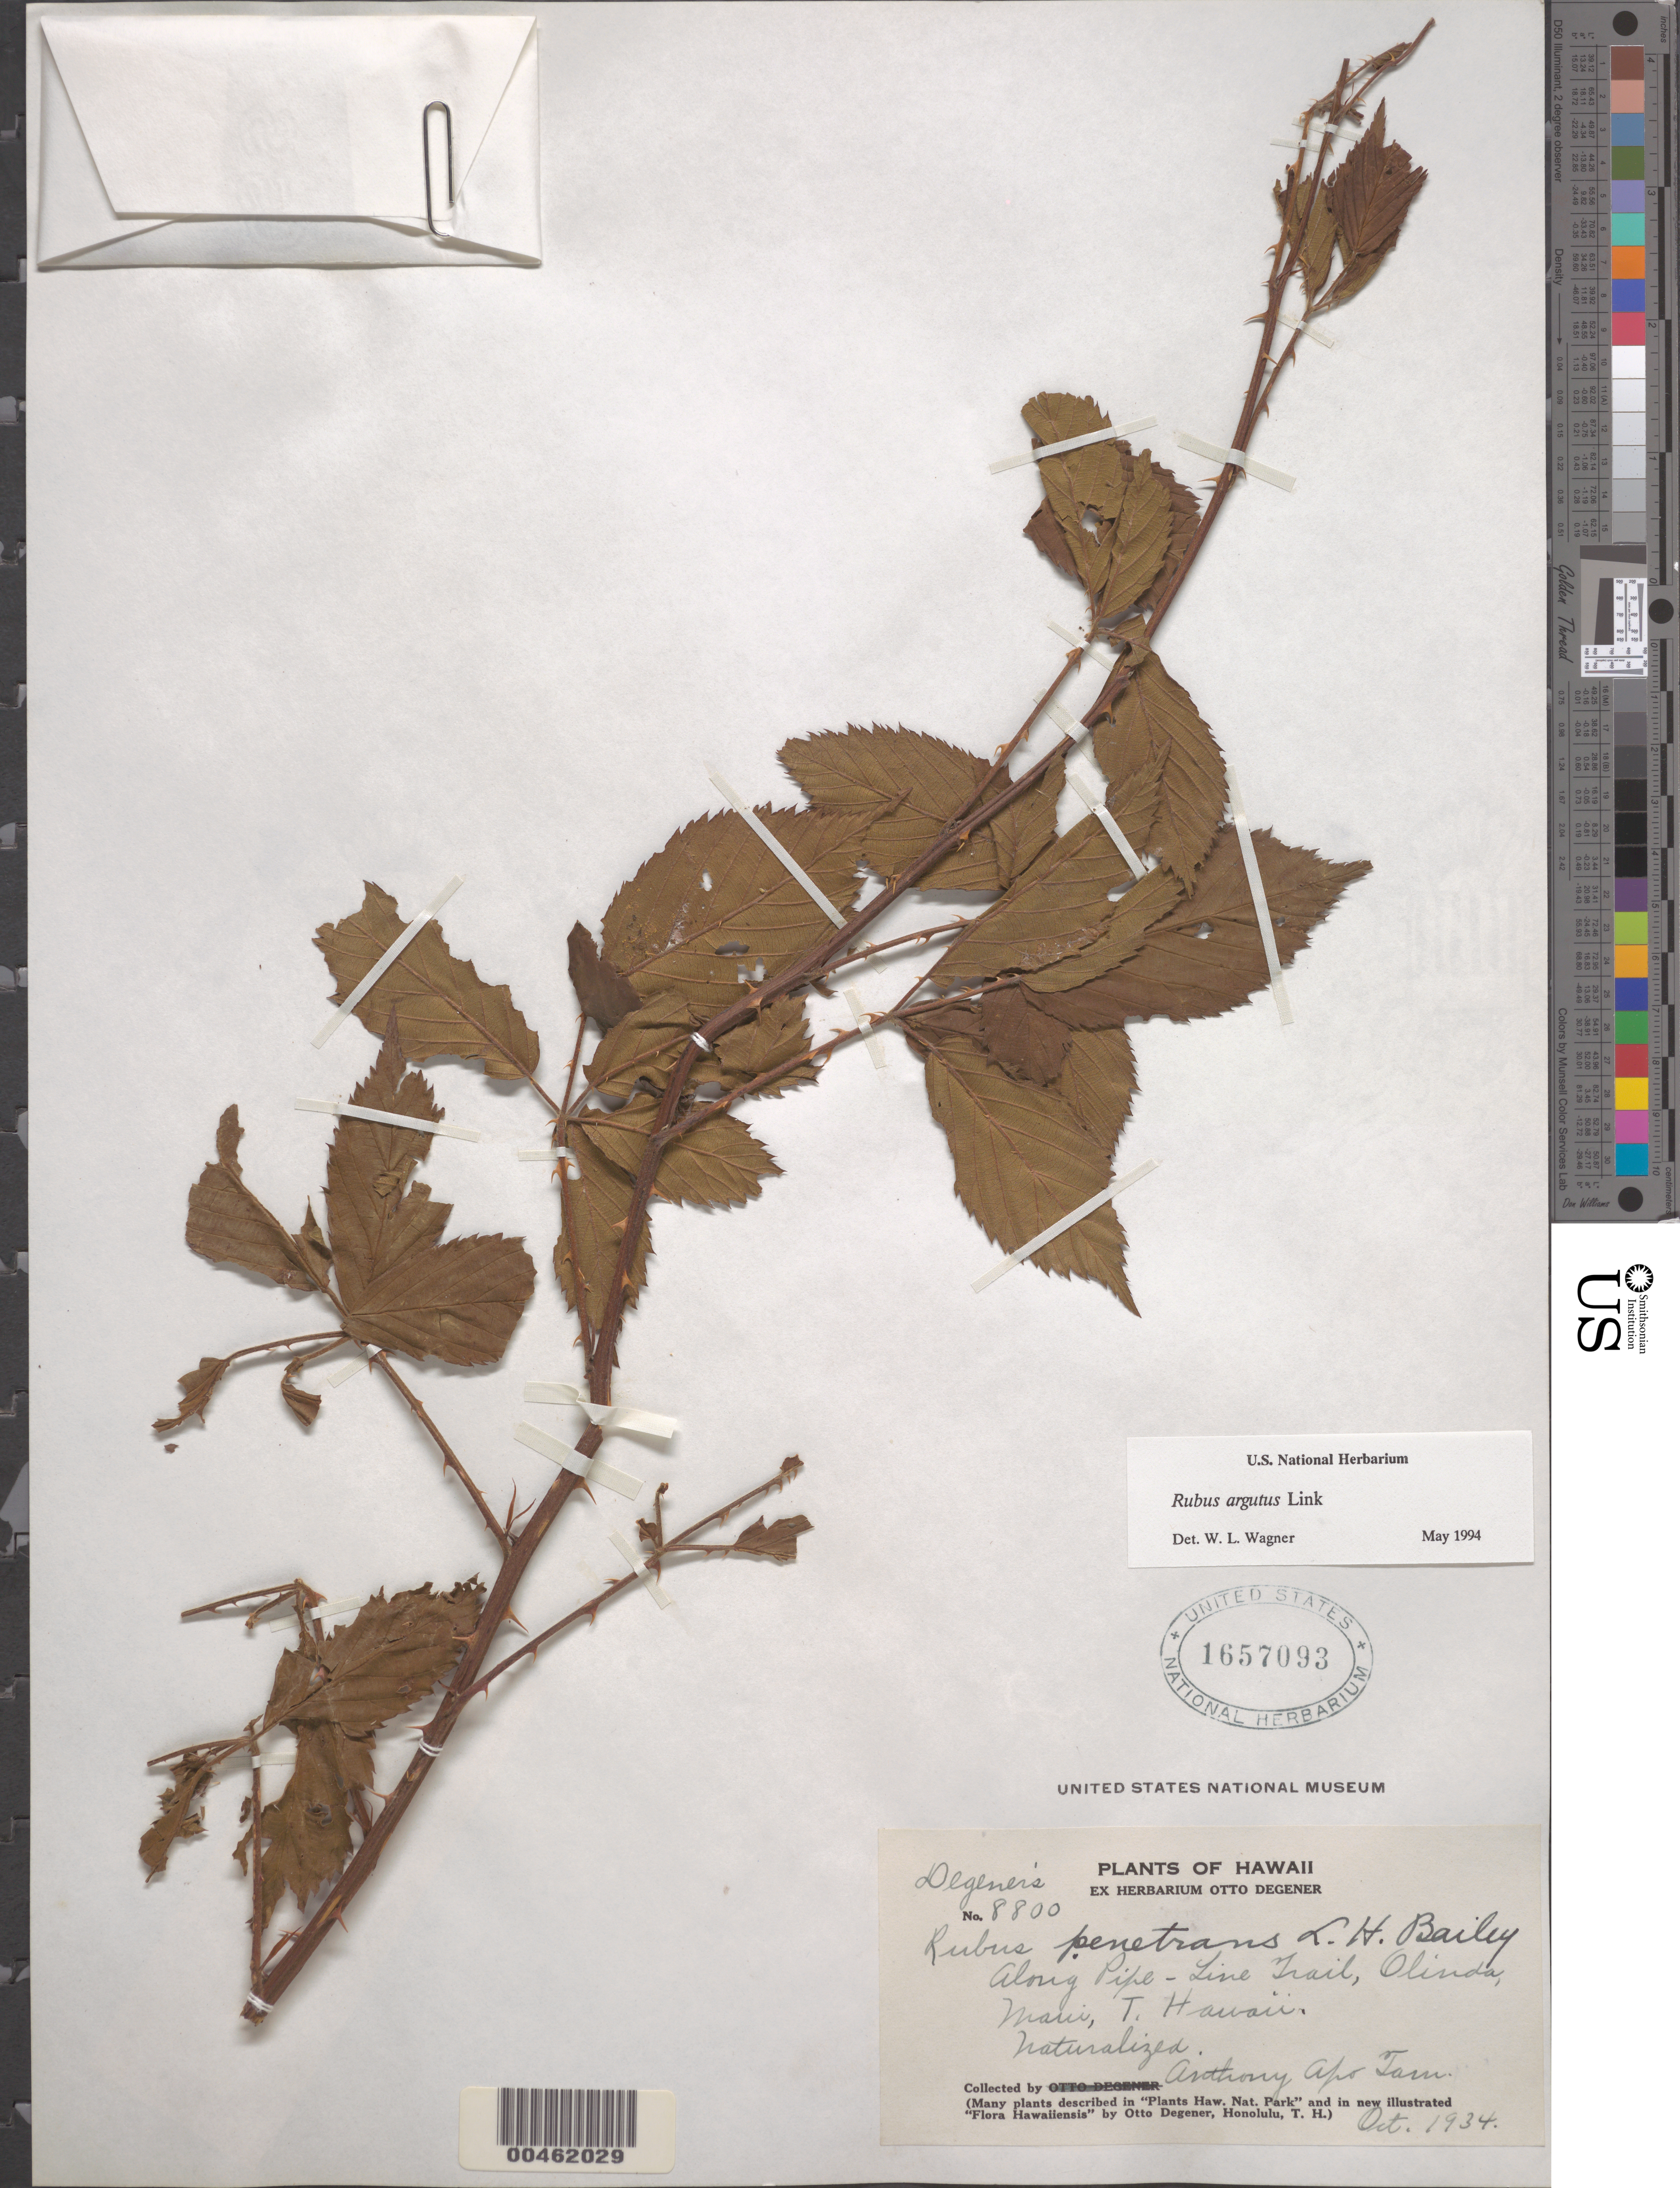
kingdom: Plantae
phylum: Tracheophyta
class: Magnoliopsida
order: Rosales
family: Rosaceae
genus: Rubus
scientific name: Rubus argutus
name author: Link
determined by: Wagner, W. L., (BOT), Smithsonian Institution - National Museum of Natural History (UNITED STATES)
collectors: A. Tam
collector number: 8800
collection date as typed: Oct 1934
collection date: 1934-10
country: United States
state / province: Hawaii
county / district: Maui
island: Maui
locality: Along Pipe-Line Trail, Olinda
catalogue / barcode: US 1657093